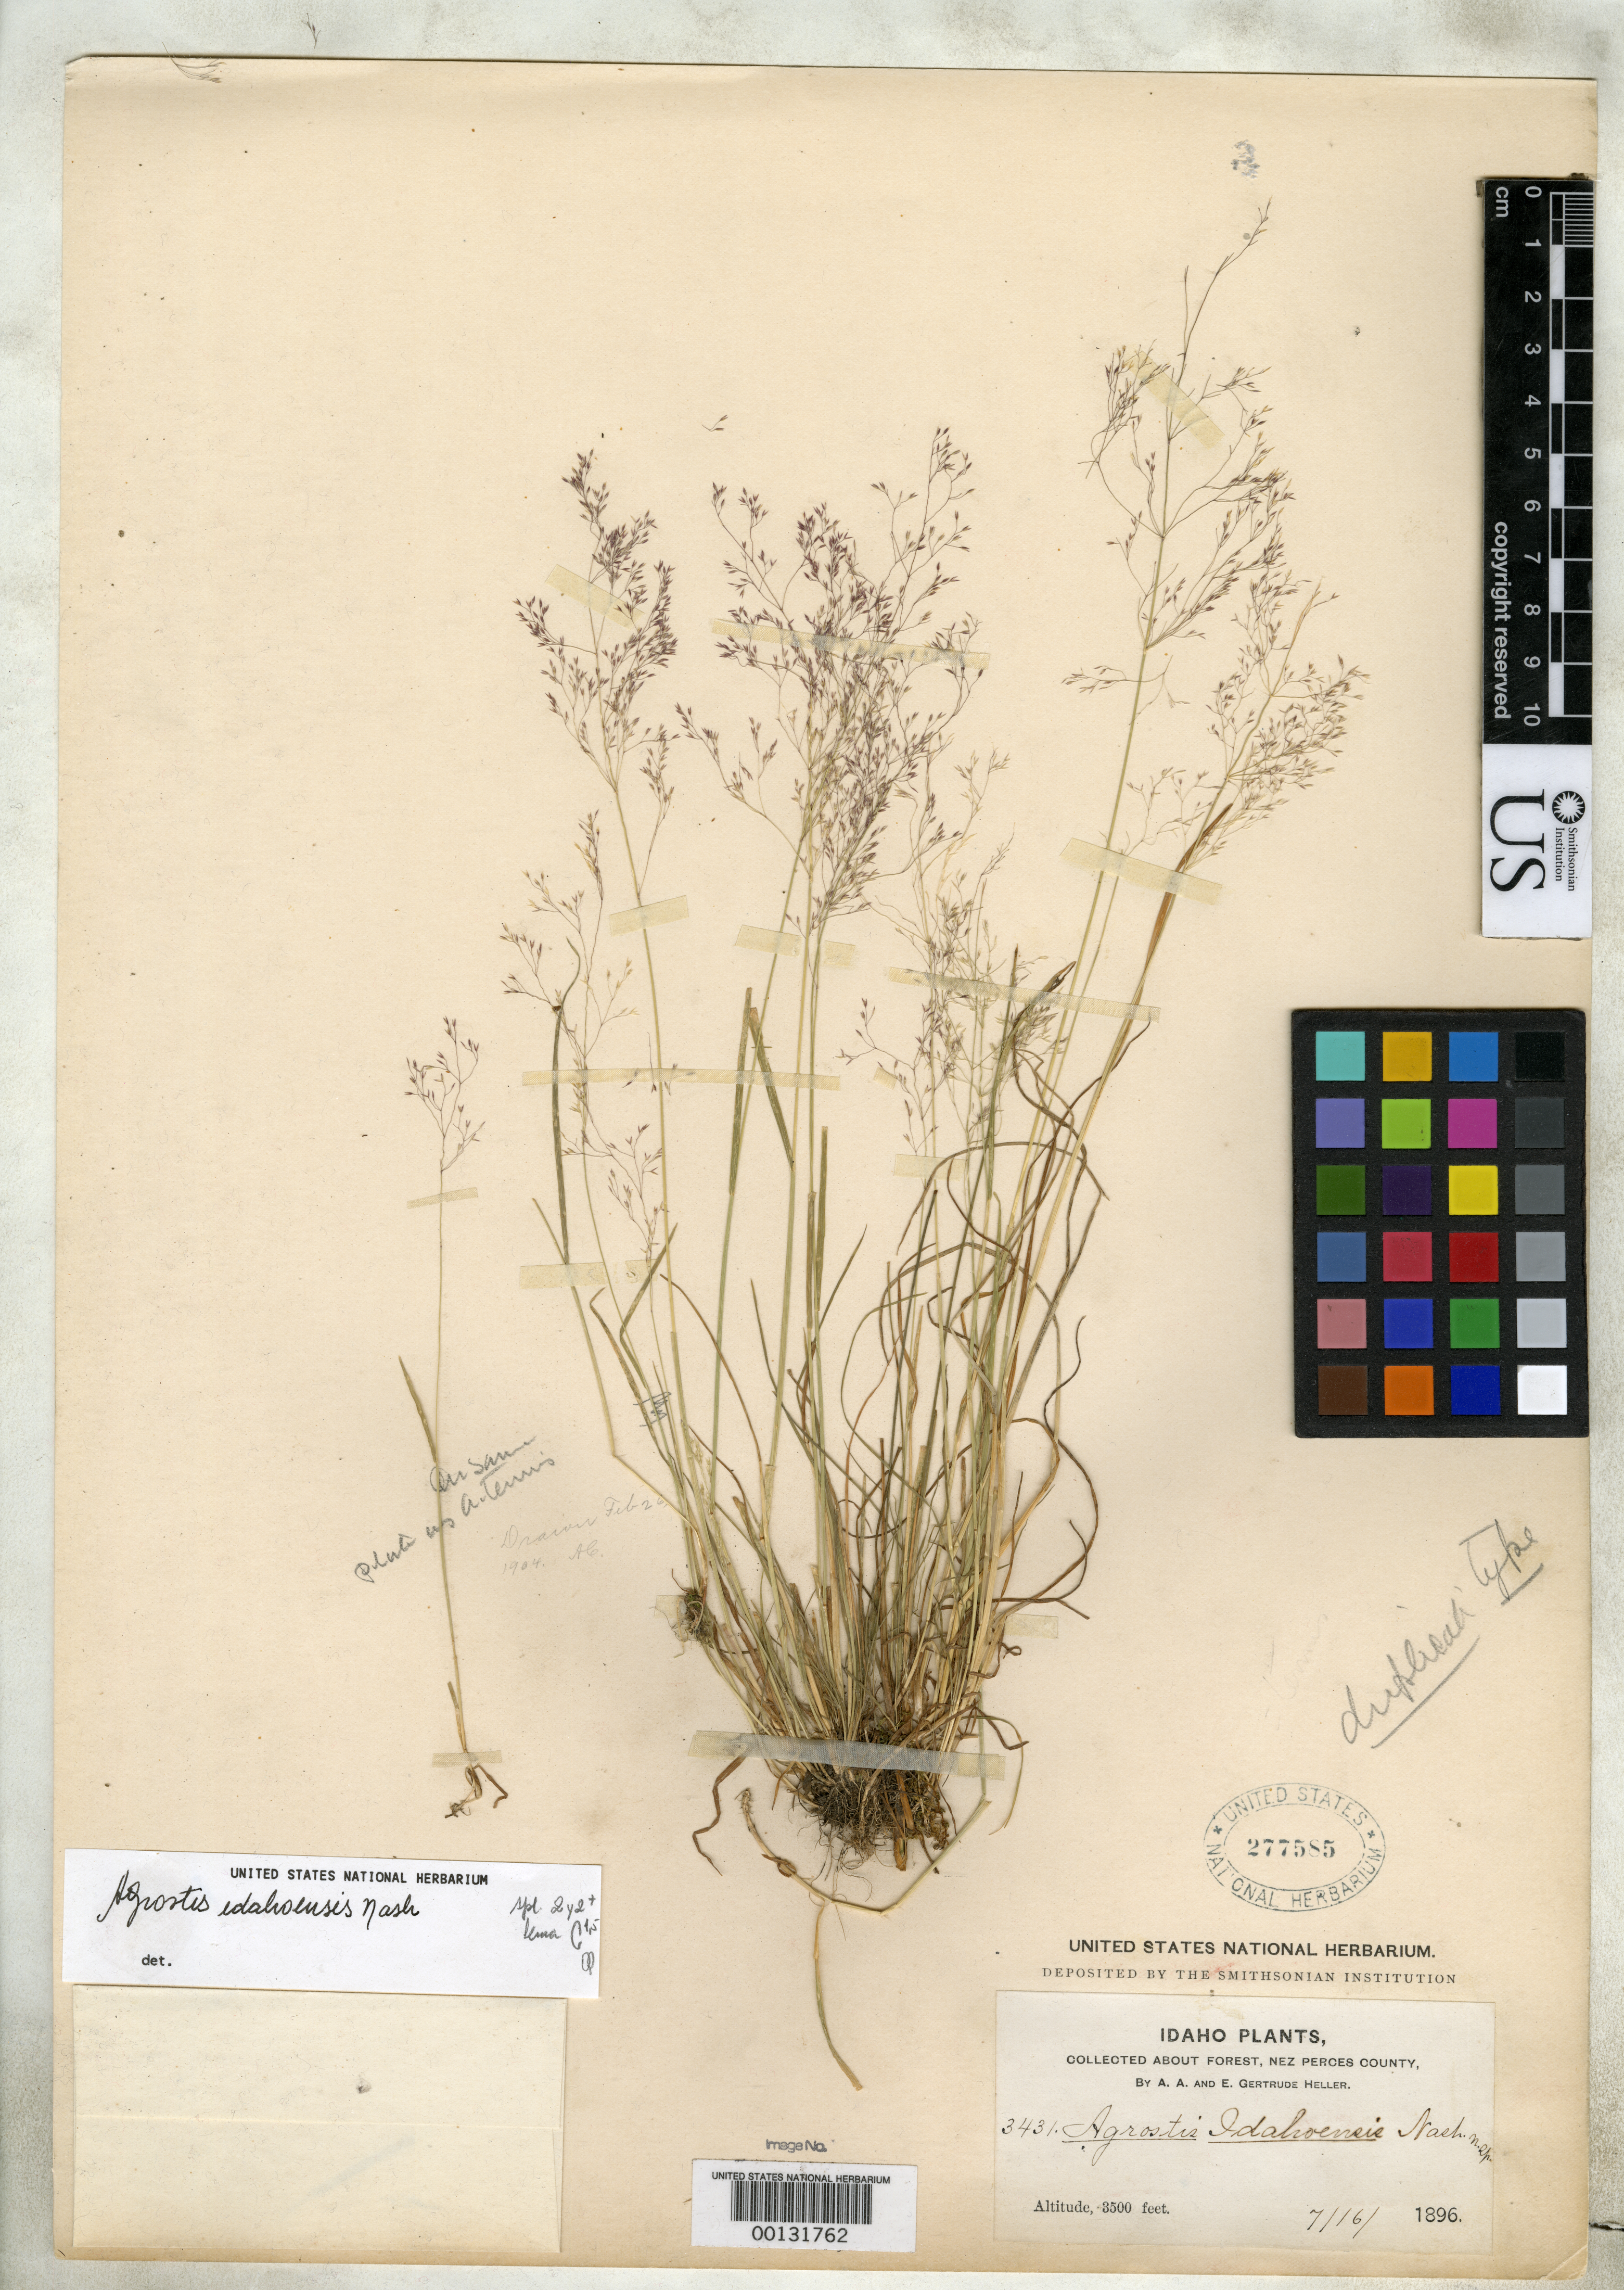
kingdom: Plantae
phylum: Tracheophyta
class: Liliopsida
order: Poales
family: Poaceae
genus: Agrostis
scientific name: Agrostis idahoensis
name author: Nash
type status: Isotype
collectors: A. A. Heller & E. G. Heller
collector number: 3431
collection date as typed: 16 Jul 1896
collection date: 1896-07-16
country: United States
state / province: Idaho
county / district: Nez Perce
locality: Alt. 3500 ft.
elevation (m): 1067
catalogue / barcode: US 277585